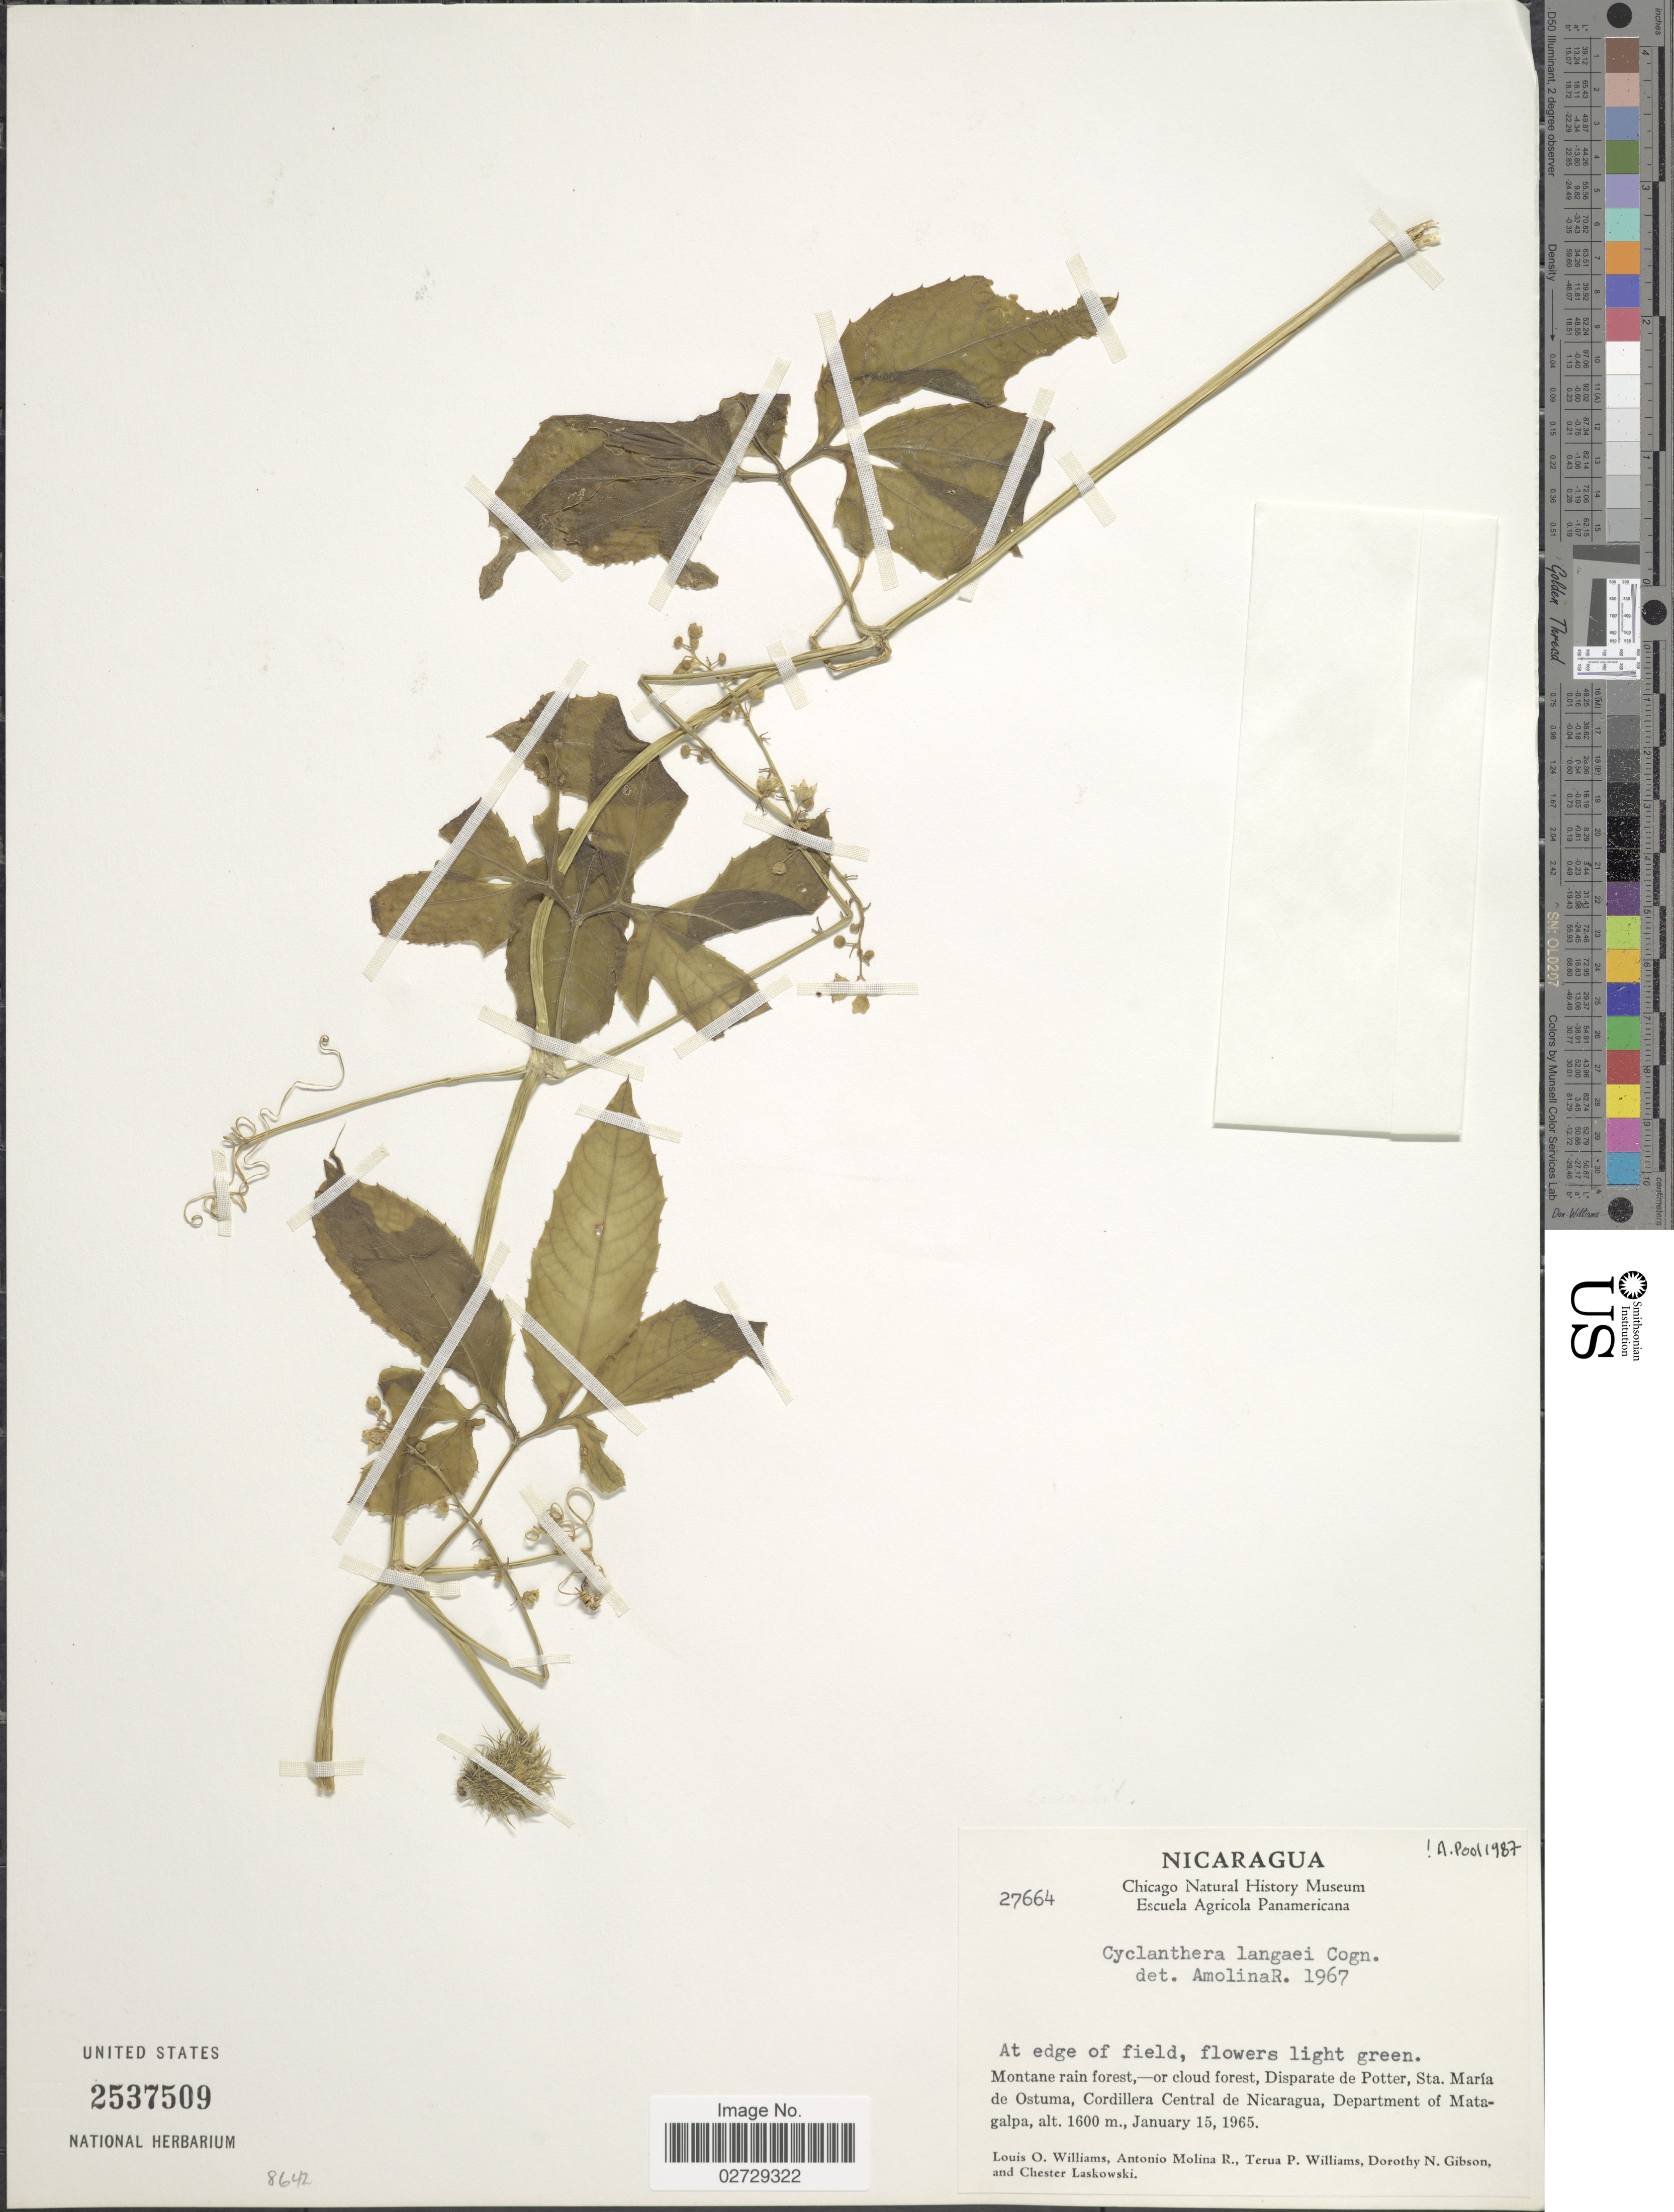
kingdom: Plantae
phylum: Tracheophyta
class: Magnoliopsida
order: Cucurbitales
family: Cucurbitaceae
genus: Cyclanthera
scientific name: Cyclanthera langaei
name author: Cogn.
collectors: L. O. Williams, A. Molina R., T. P. Williams, D. N. Gibson & C. Laskowski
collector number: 27664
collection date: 1965-01-15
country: Nicaragua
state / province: Matagalpa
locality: Montane rain forest, - or cloud forest, Disparate de Potter, Sta. María de Ostuma, Cordillera Central de Nicaragua, Department of Matagalpa.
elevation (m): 1600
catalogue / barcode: US 2537509